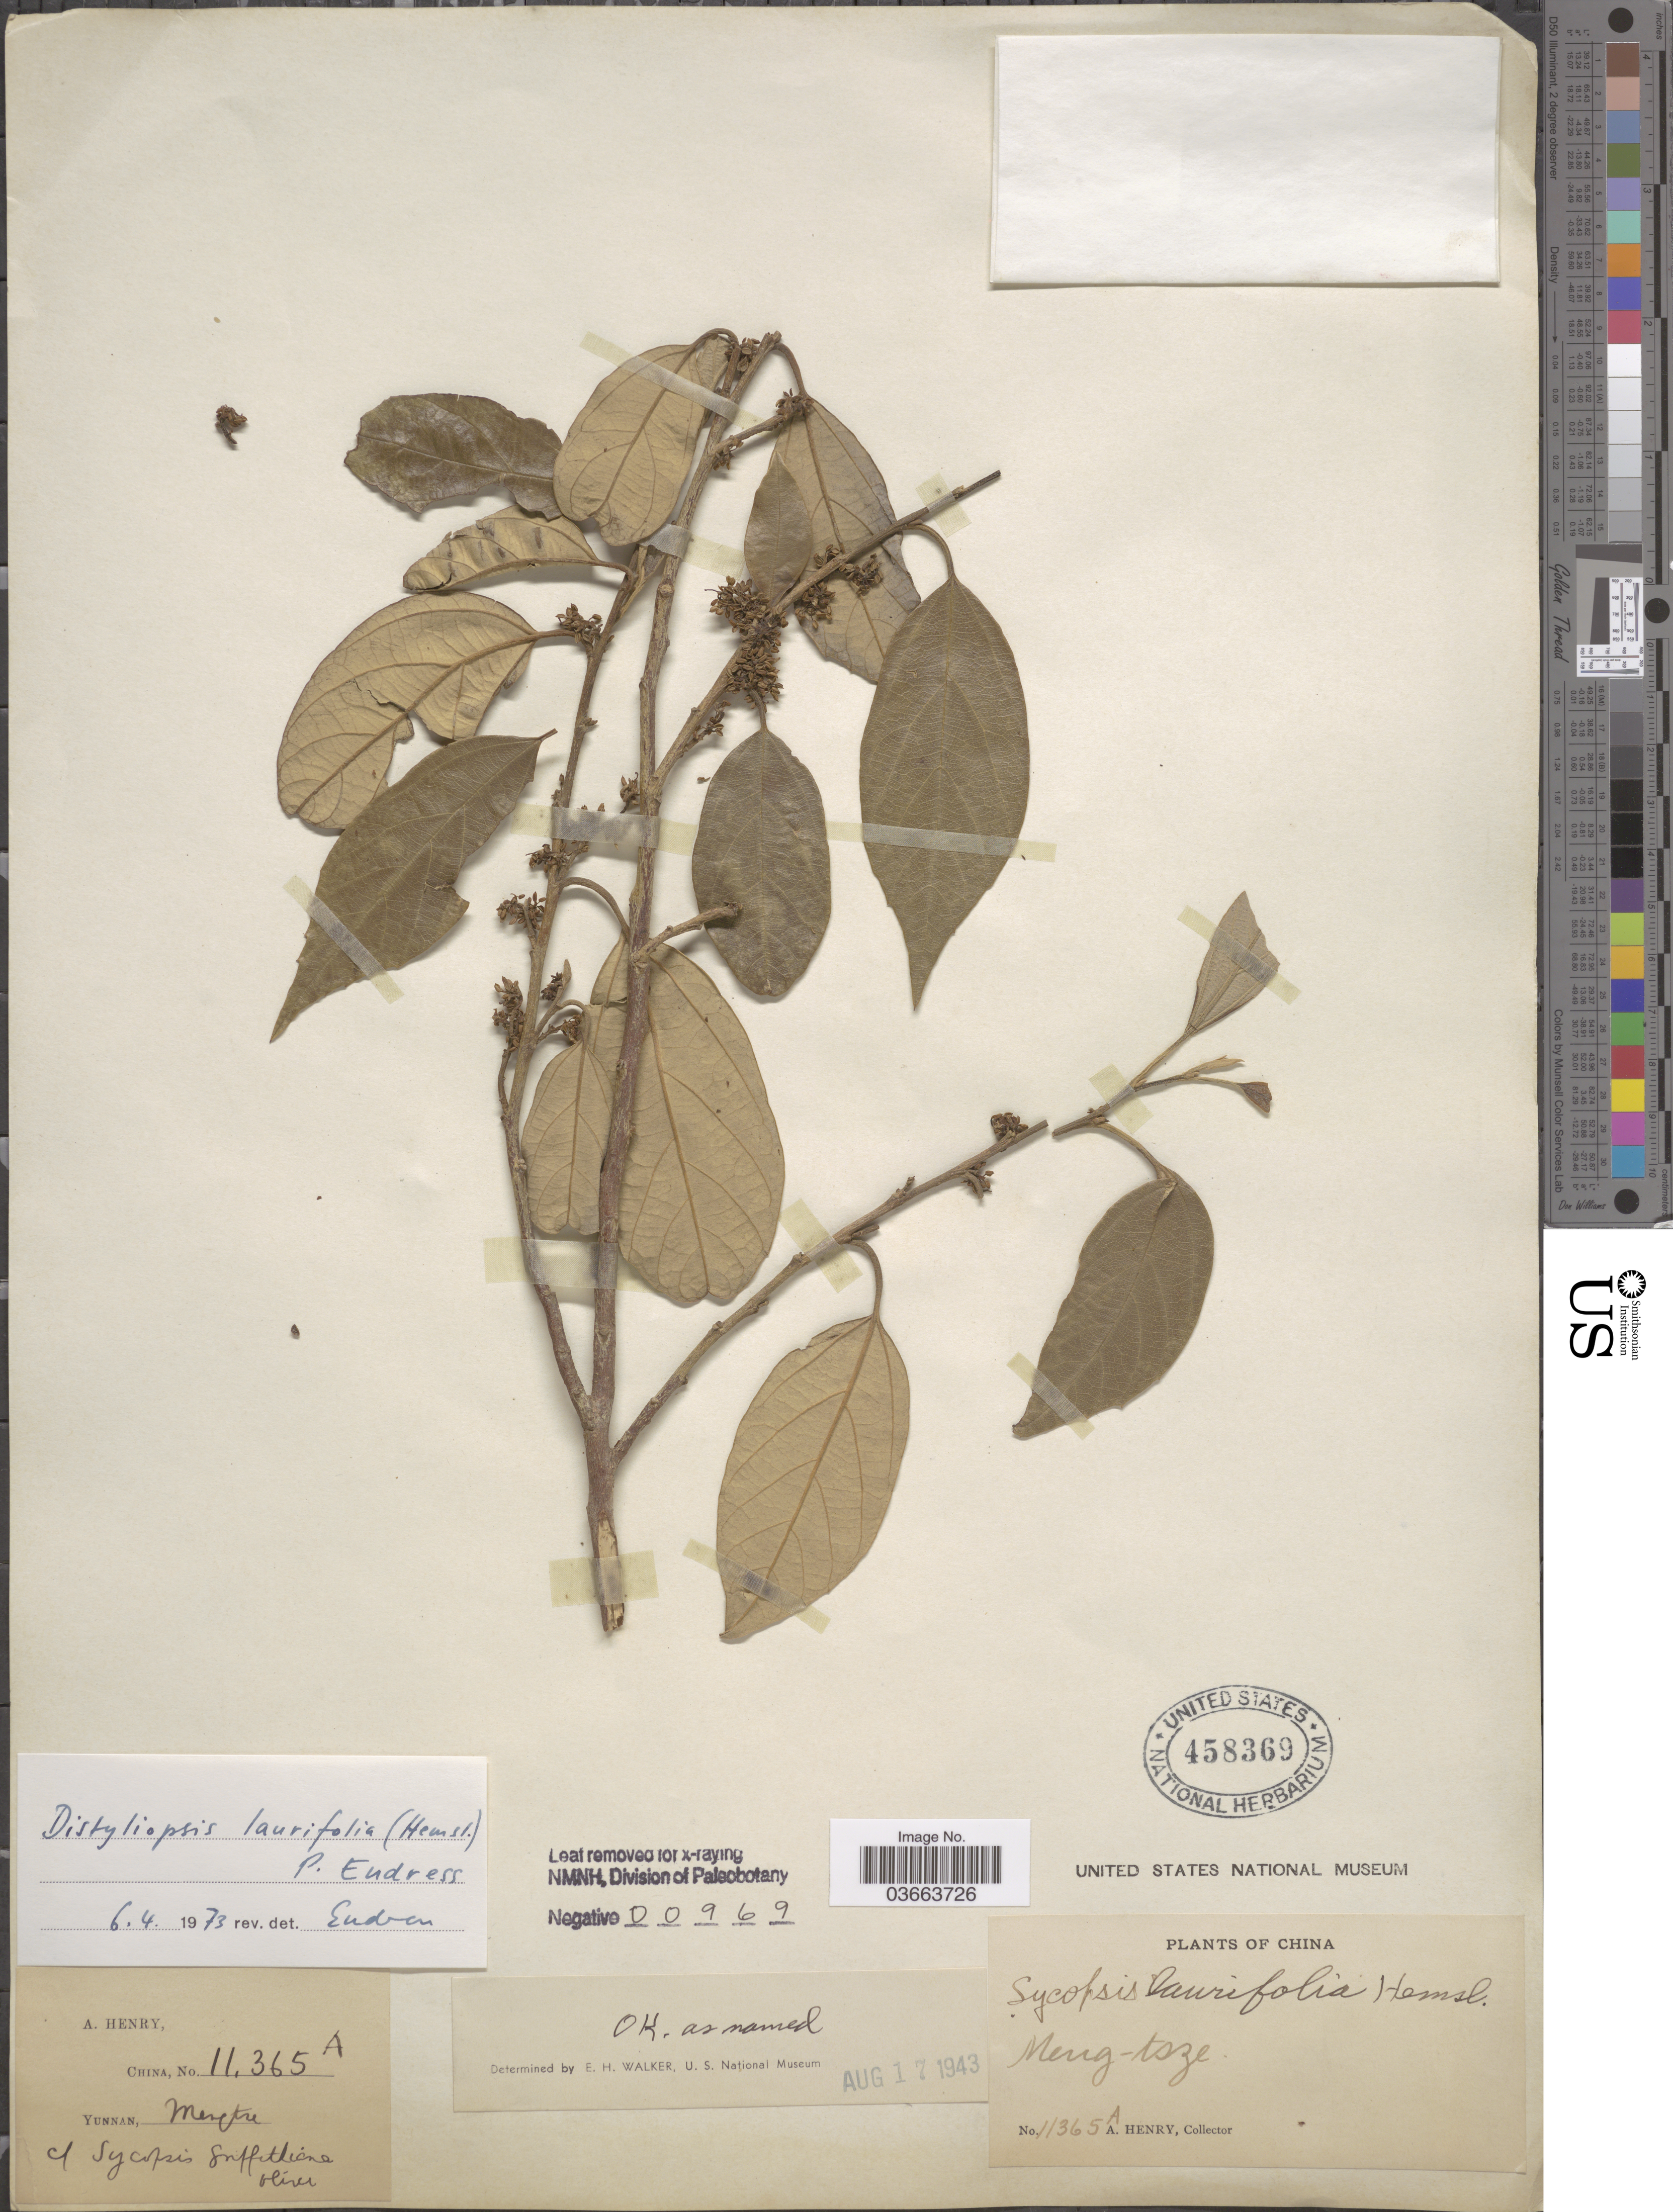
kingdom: Plantae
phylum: Tracheophyta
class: Magnoliopsida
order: Saxifragales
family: Hamamelidaceae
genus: Distyliopsis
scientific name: Distyliopsis laurifolia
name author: (Hemsley) Endress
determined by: Endress, P. K.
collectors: A. Henry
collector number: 11365 A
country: China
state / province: Yunnan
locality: Mengtze.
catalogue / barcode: US 458369